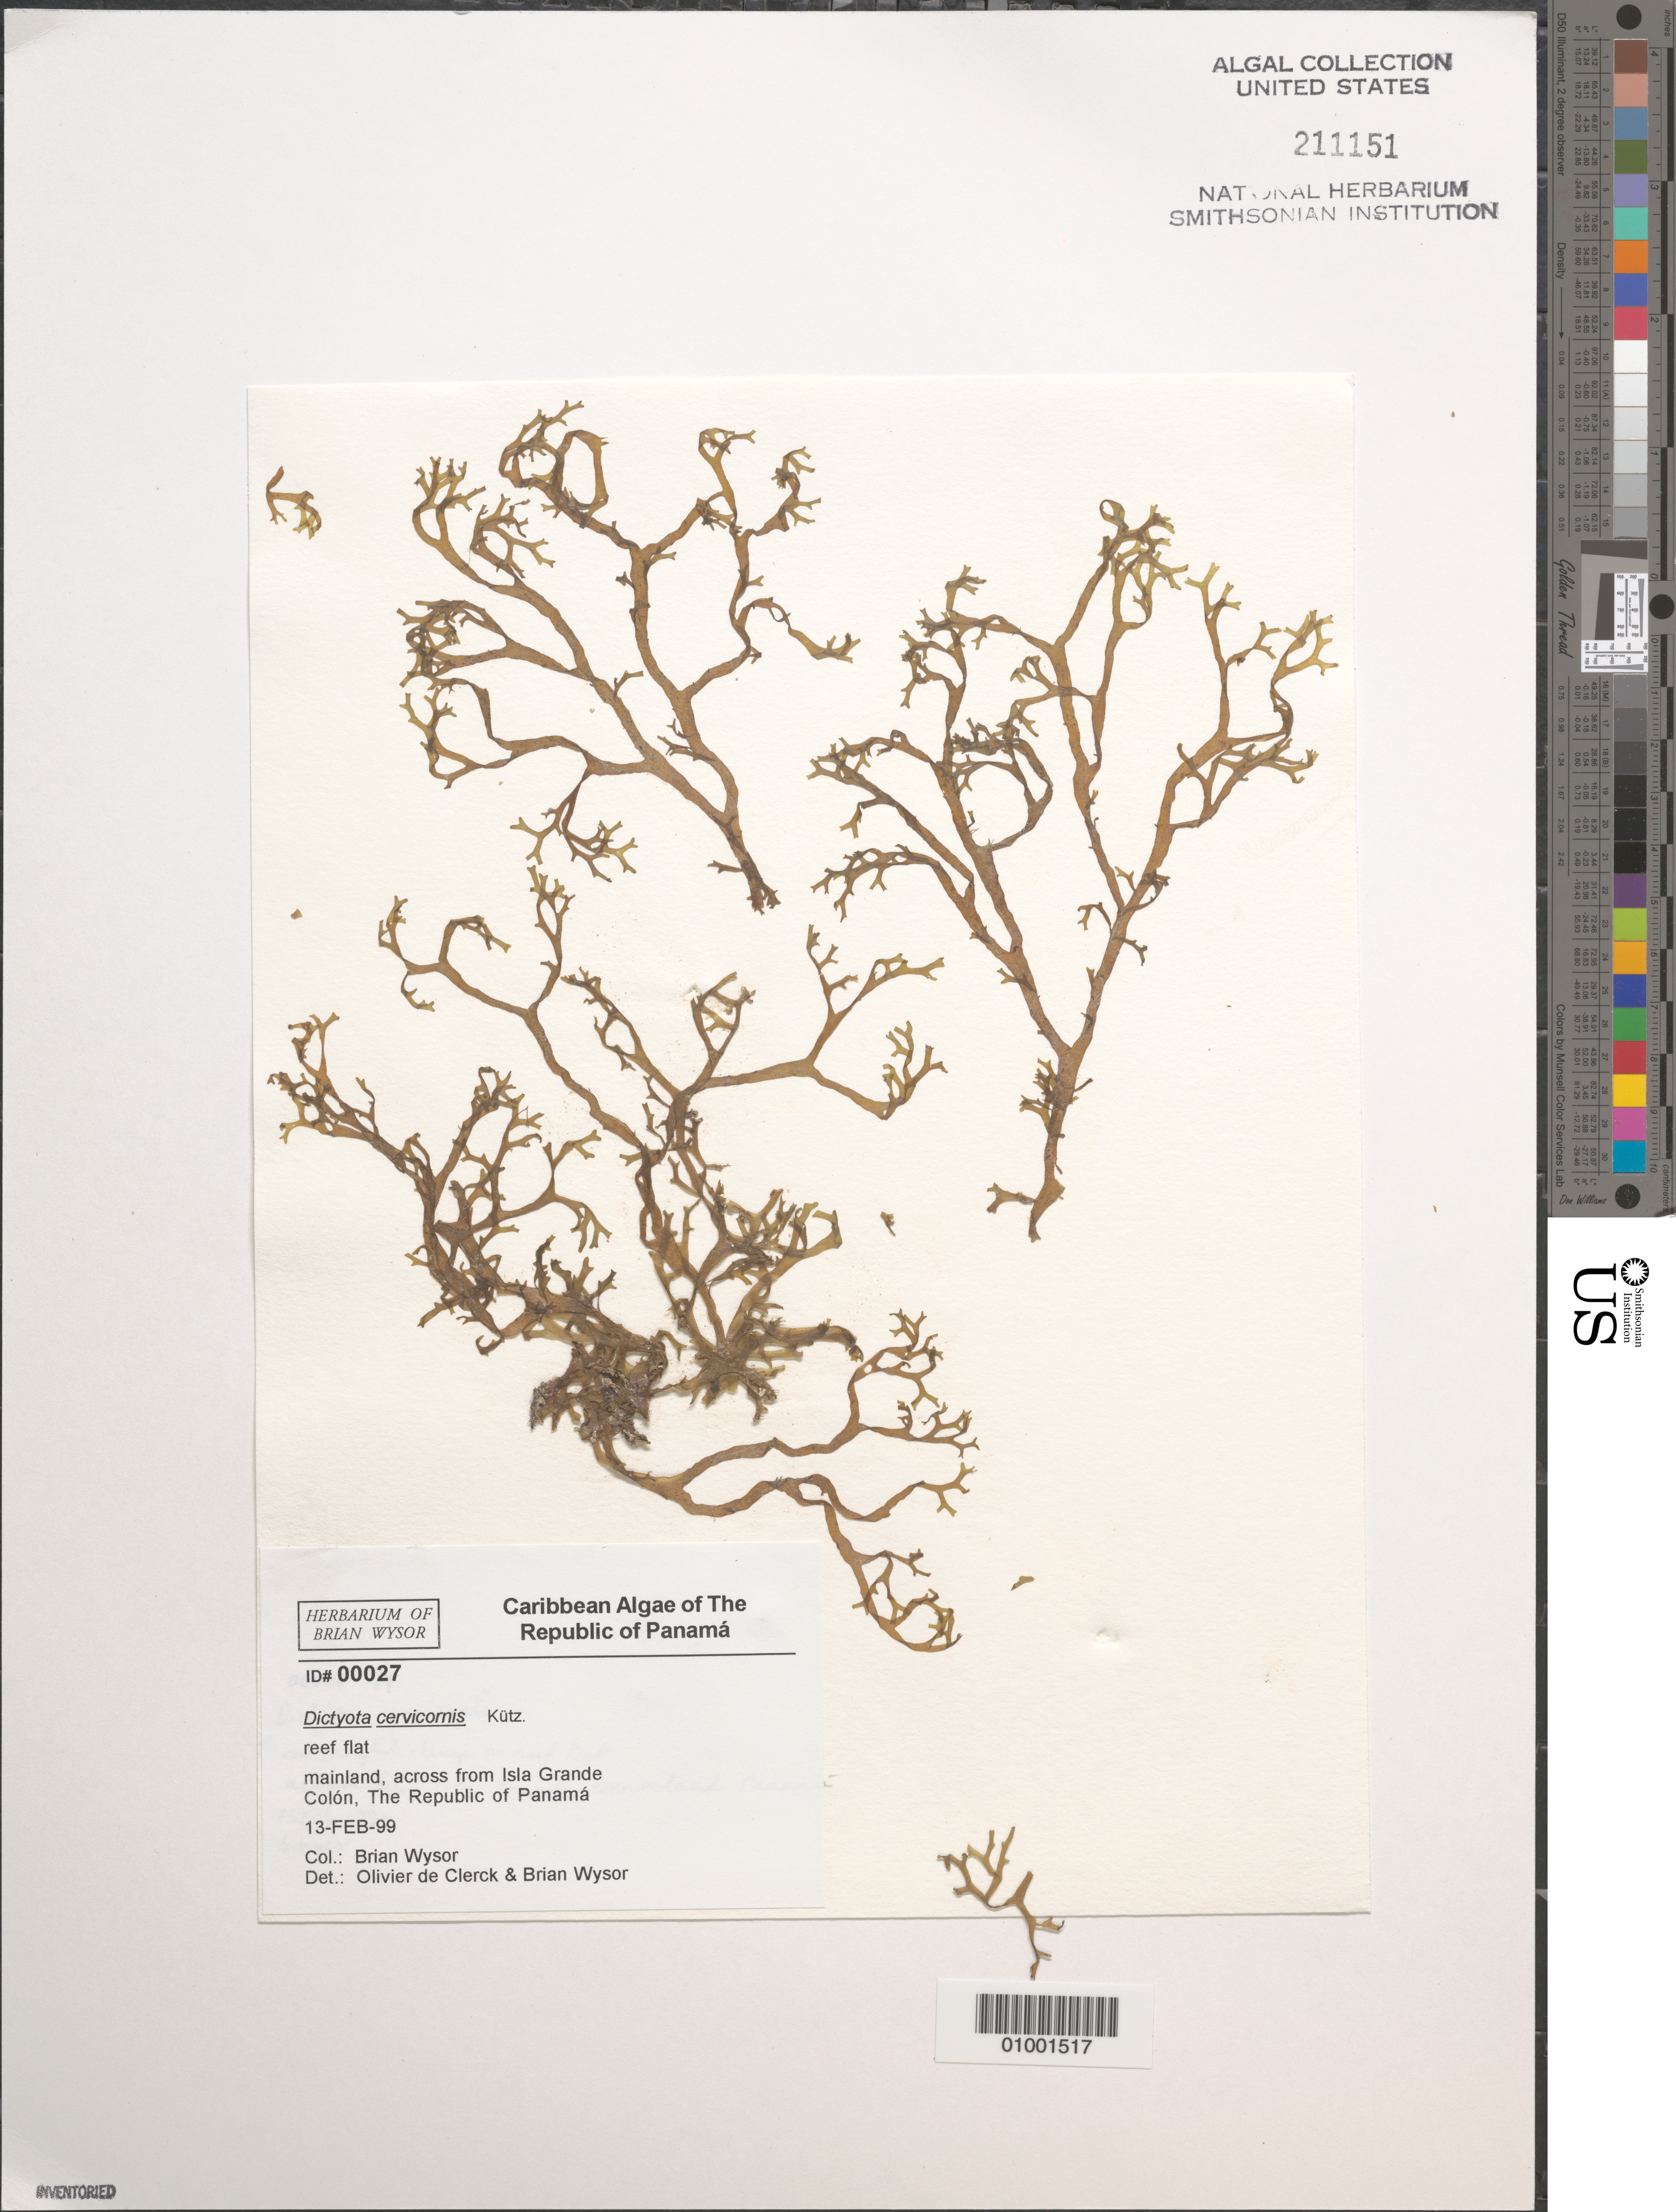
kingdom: Chromista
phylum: Ochrophyta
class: Phaeophyceae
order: Dictyotales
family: Dictyotaceae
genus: Dictyota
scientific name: Dictyota cervicornis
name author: Kütz.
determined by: de Clerck, O.; Wysor, B.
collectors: B. Wysor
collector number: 00027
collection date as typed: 13 Feb 1999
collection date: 1999-02-13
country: Panama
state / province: Colón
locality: Mainland, across from Isla Grande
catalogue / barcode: US 211151